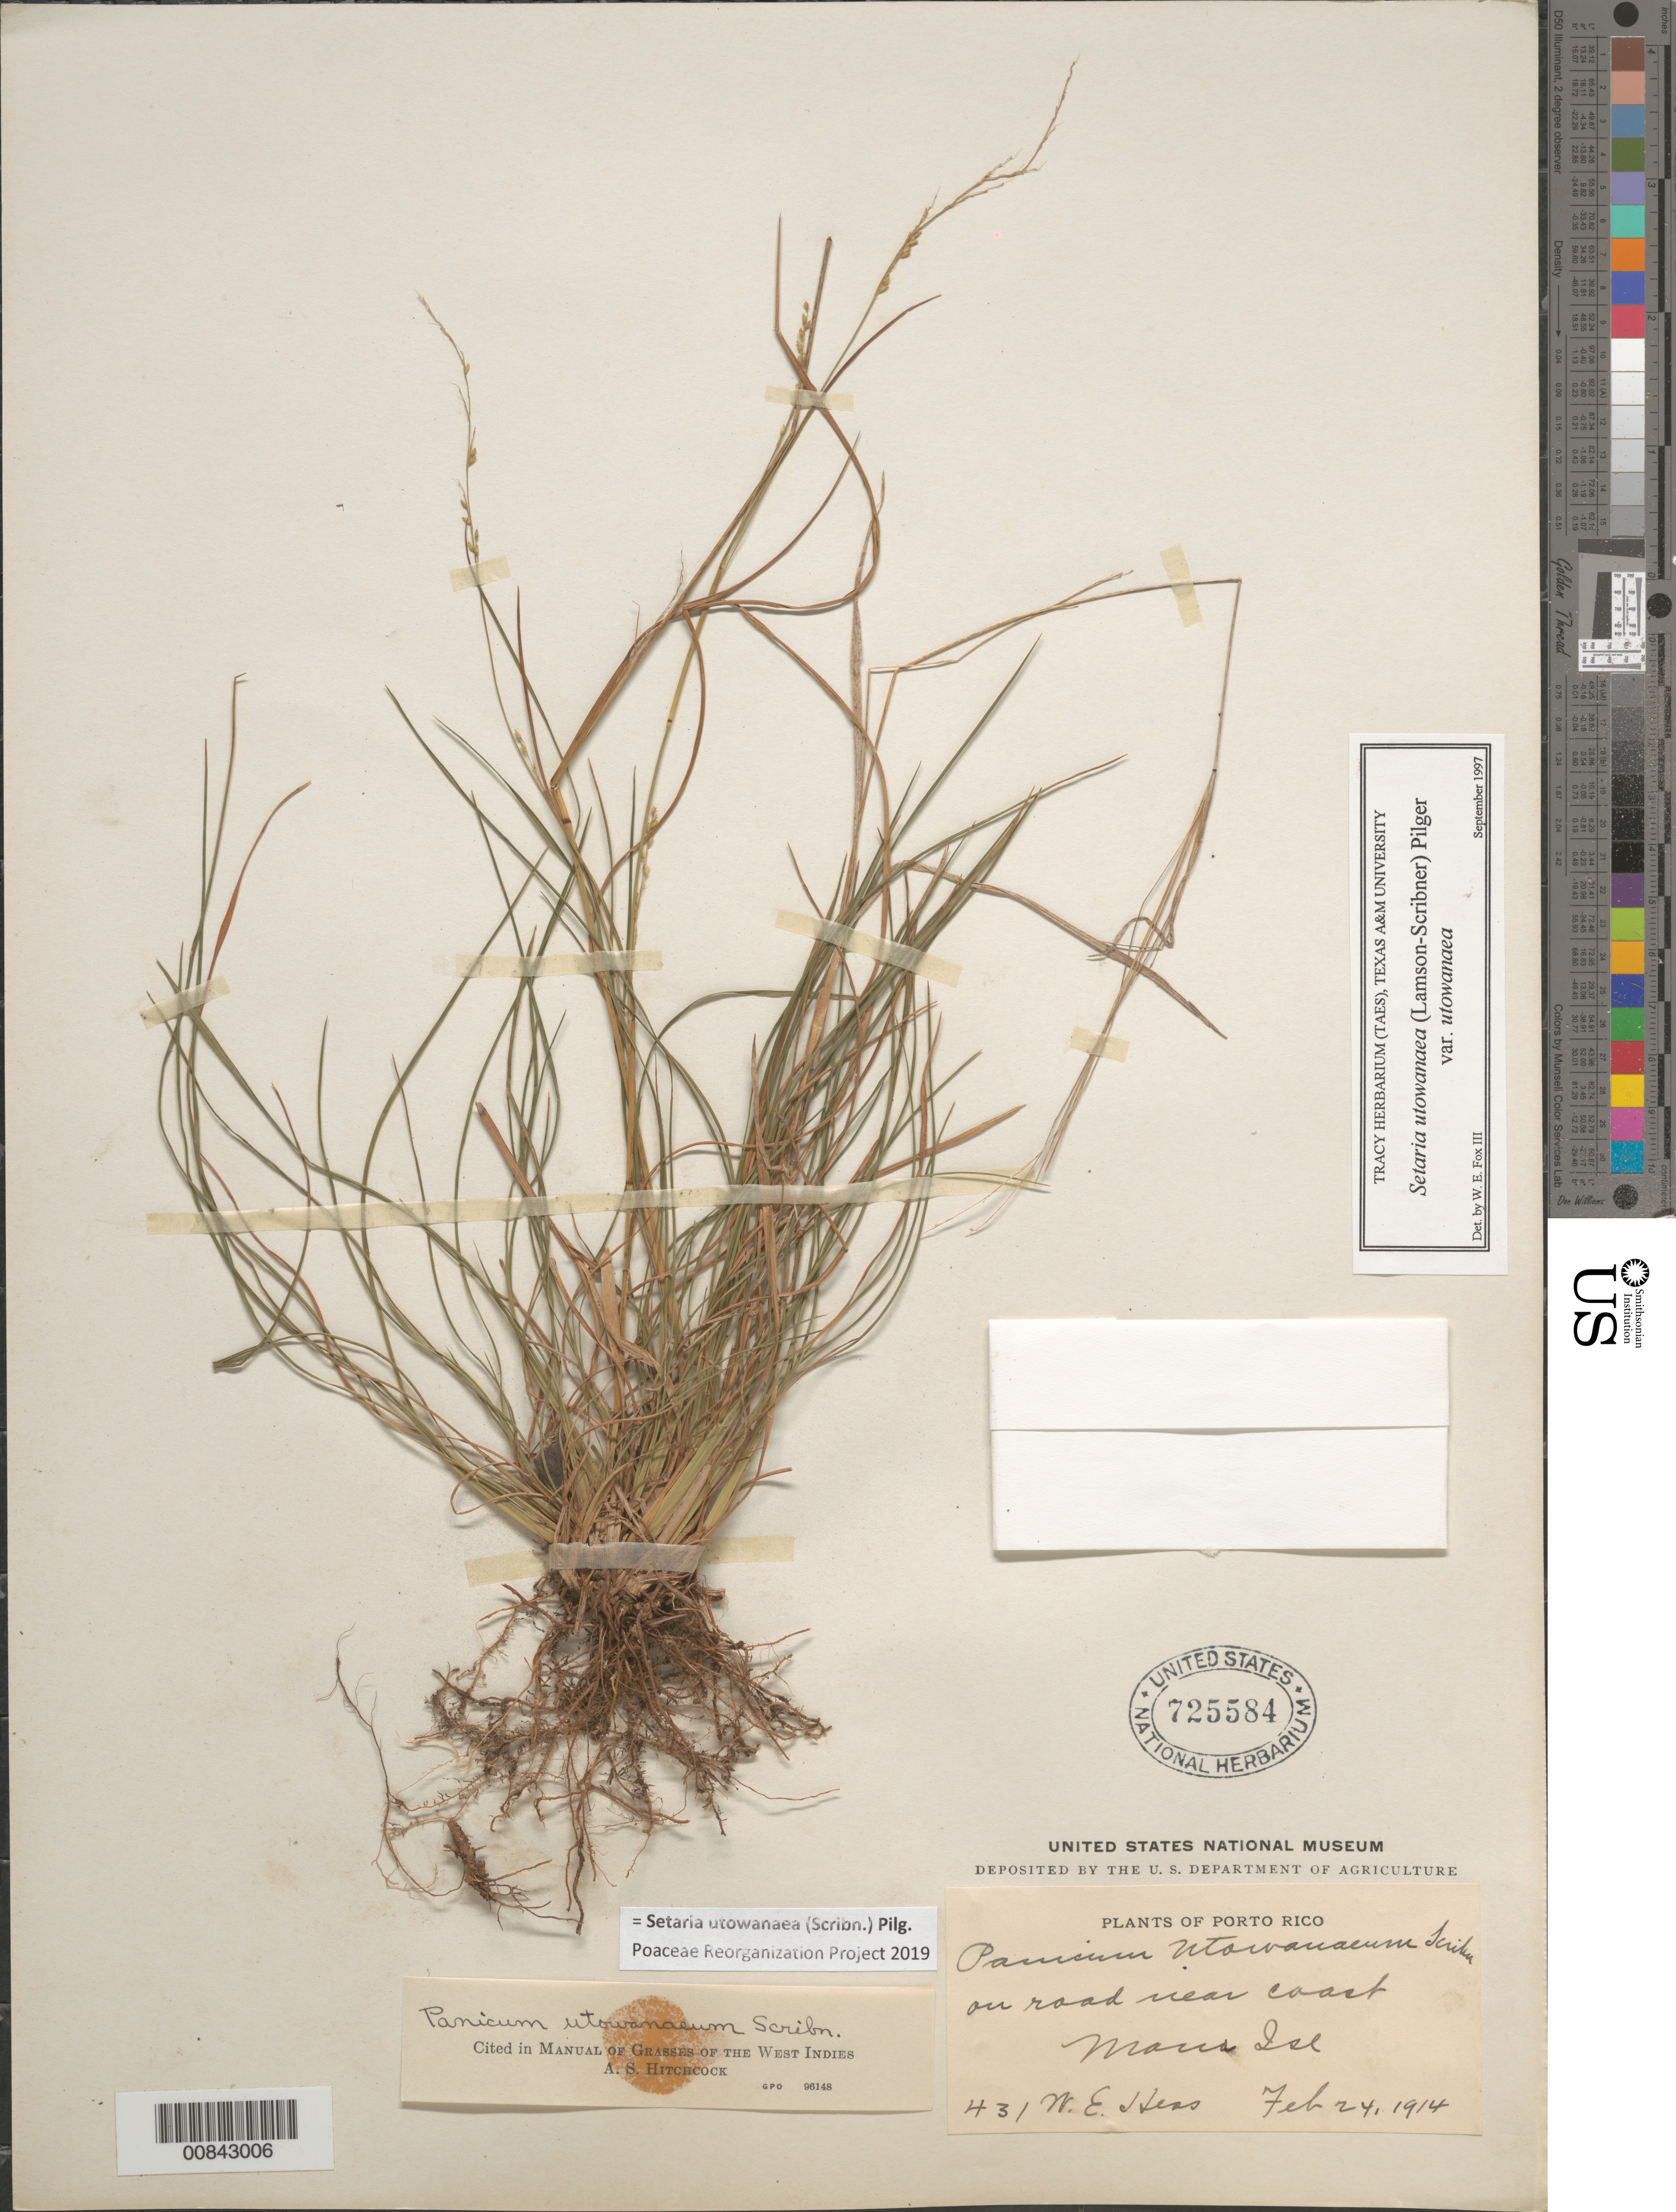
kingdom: Plantae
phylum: Tracheophyta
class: Liliopsida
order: Poales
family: Poaceae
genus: Setaria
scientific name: Setaria utowanaea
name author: (Scribn.) Pilg.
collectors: W. Hess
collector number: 431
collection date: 1914-02-24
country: Puerto Rico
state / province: Mayaguëz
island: Mona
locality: On road near coast. Mona Isl.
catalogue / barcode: US 725584